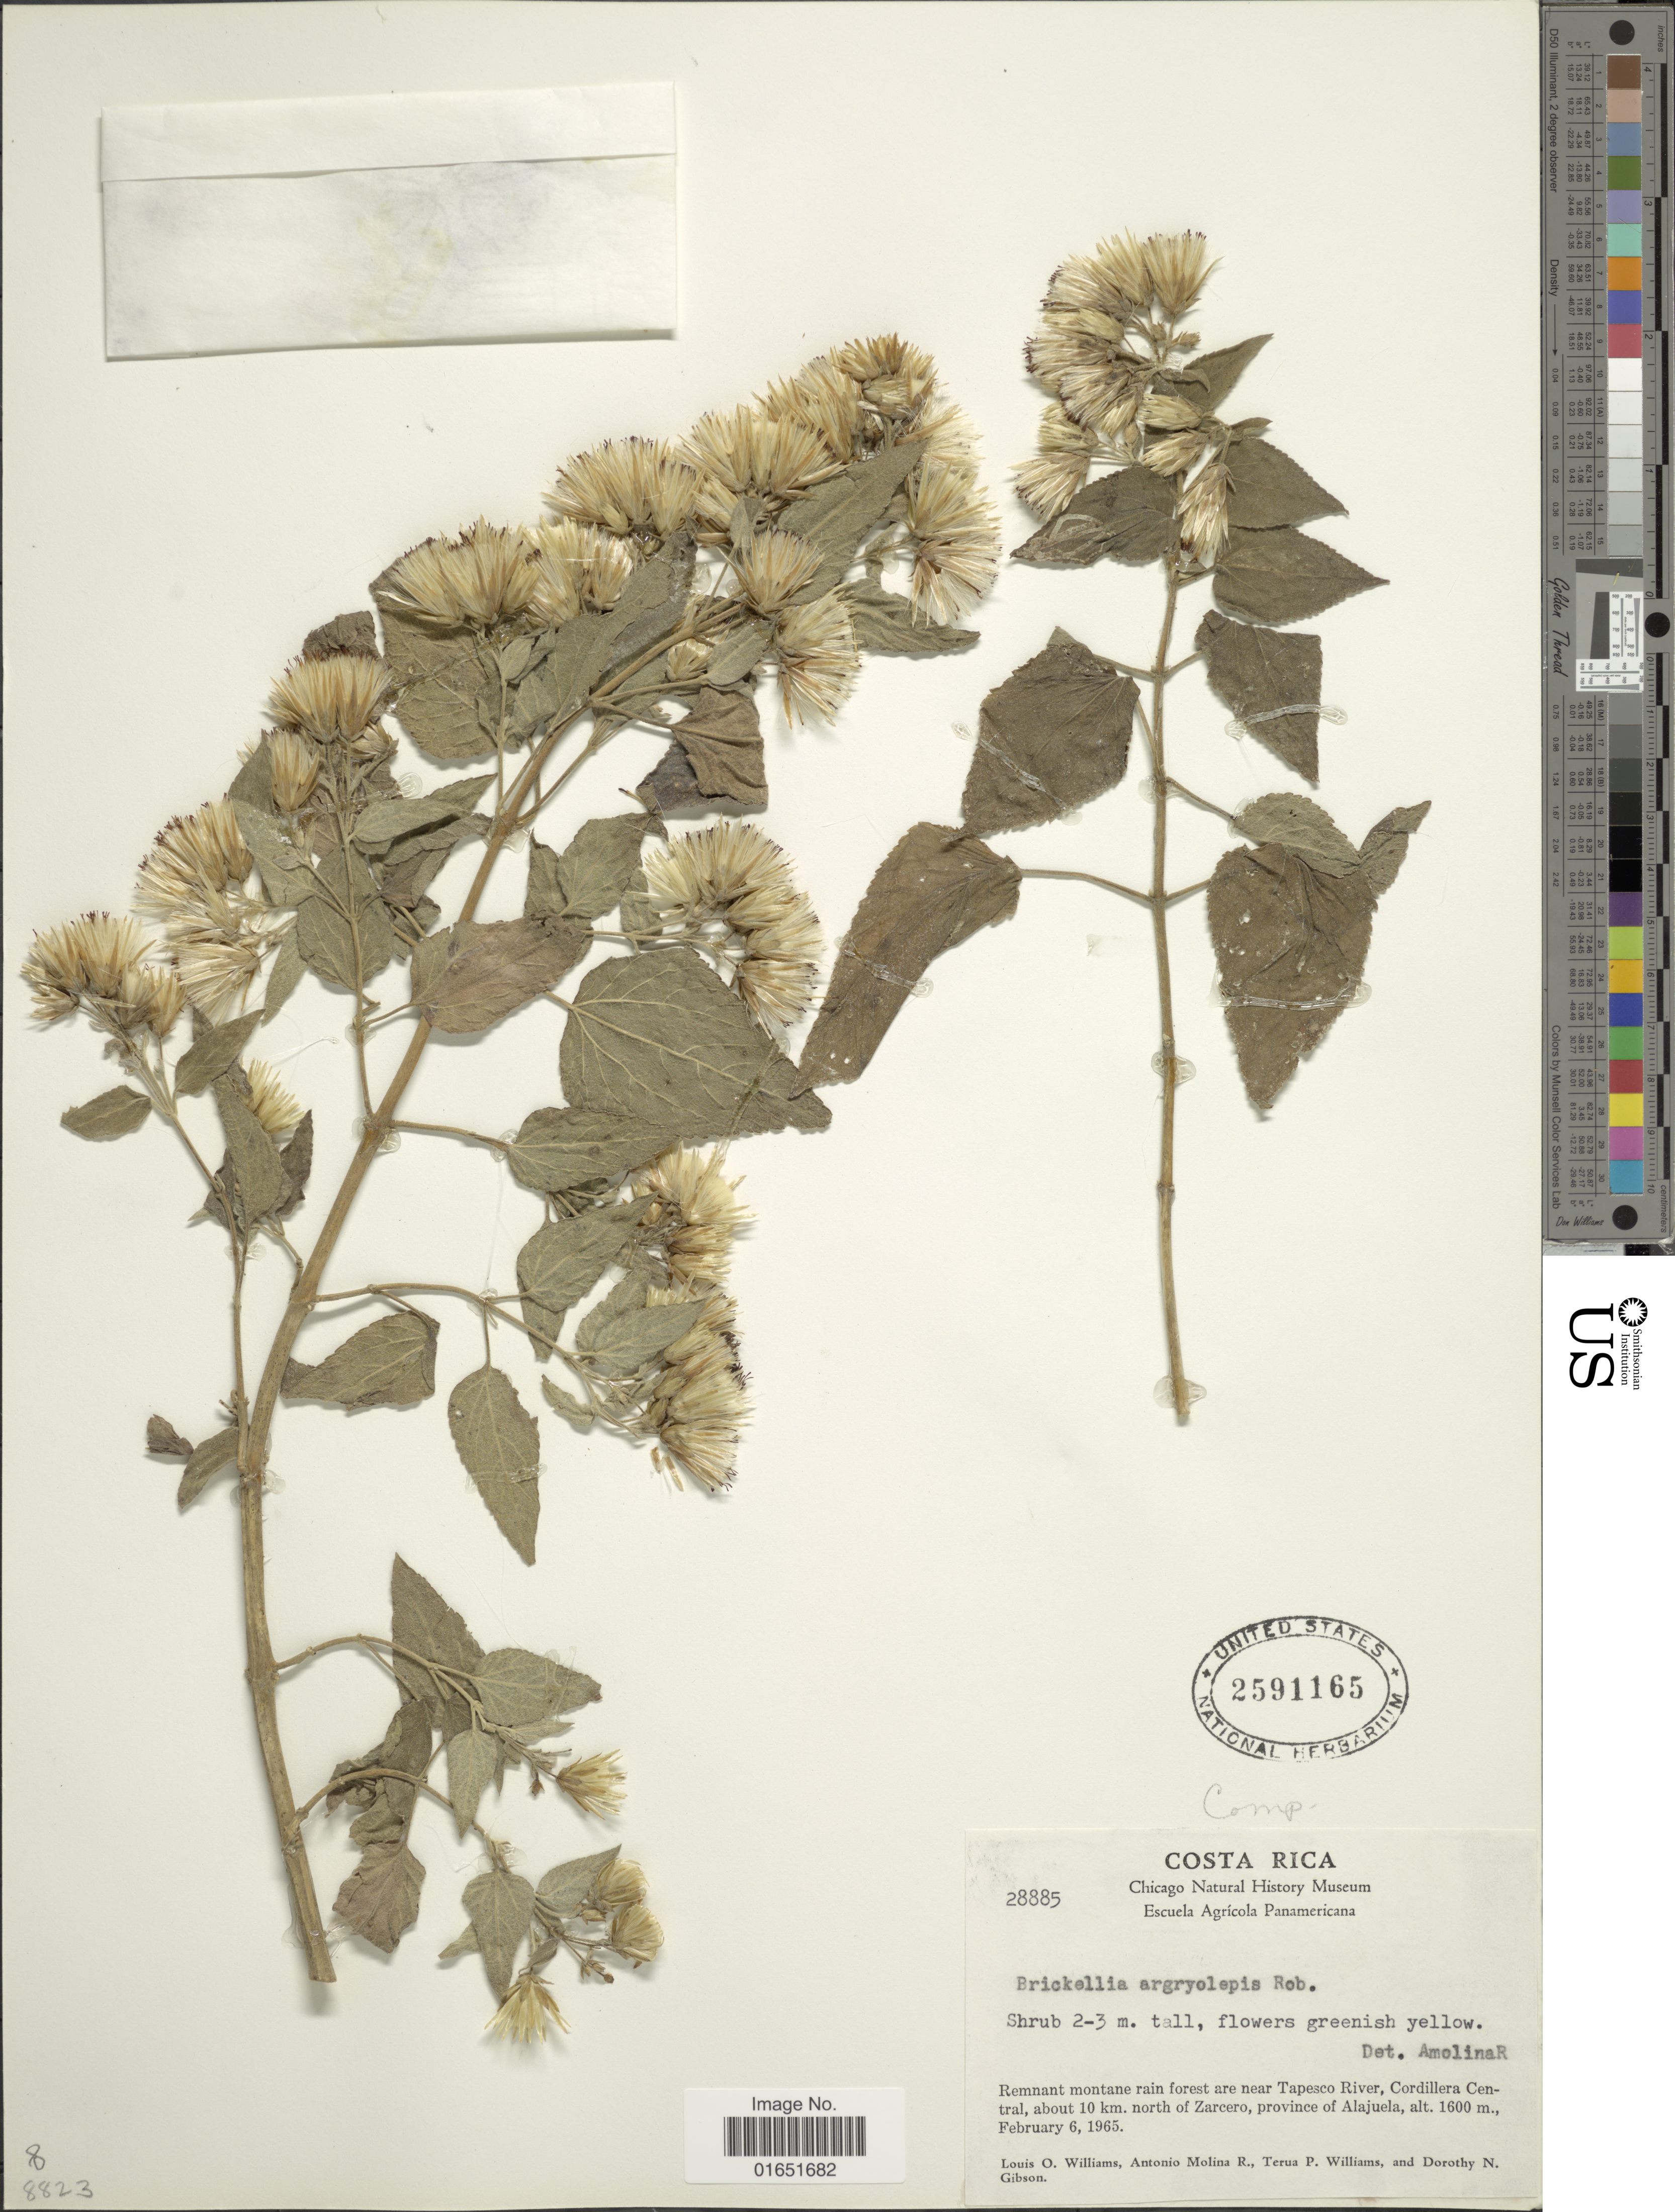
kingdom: Plantae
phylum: Tracheophyta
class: Magnoliopsida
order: Asterales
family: Asteraceae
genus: Brickellia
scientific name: Brickellia argyrolepis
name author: B.L. Rob.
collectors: L. O. Williams, A. Molina R., T. P. Williams & D. N. Gibson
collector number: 28885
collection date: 1965-02-06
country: Costa Rica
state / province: Alajuela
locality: Remnant montane rain forest are near Tapesco River, Cordillera Central, about 10 km north of Zarcero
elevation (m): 1600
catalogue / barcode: US 2591165